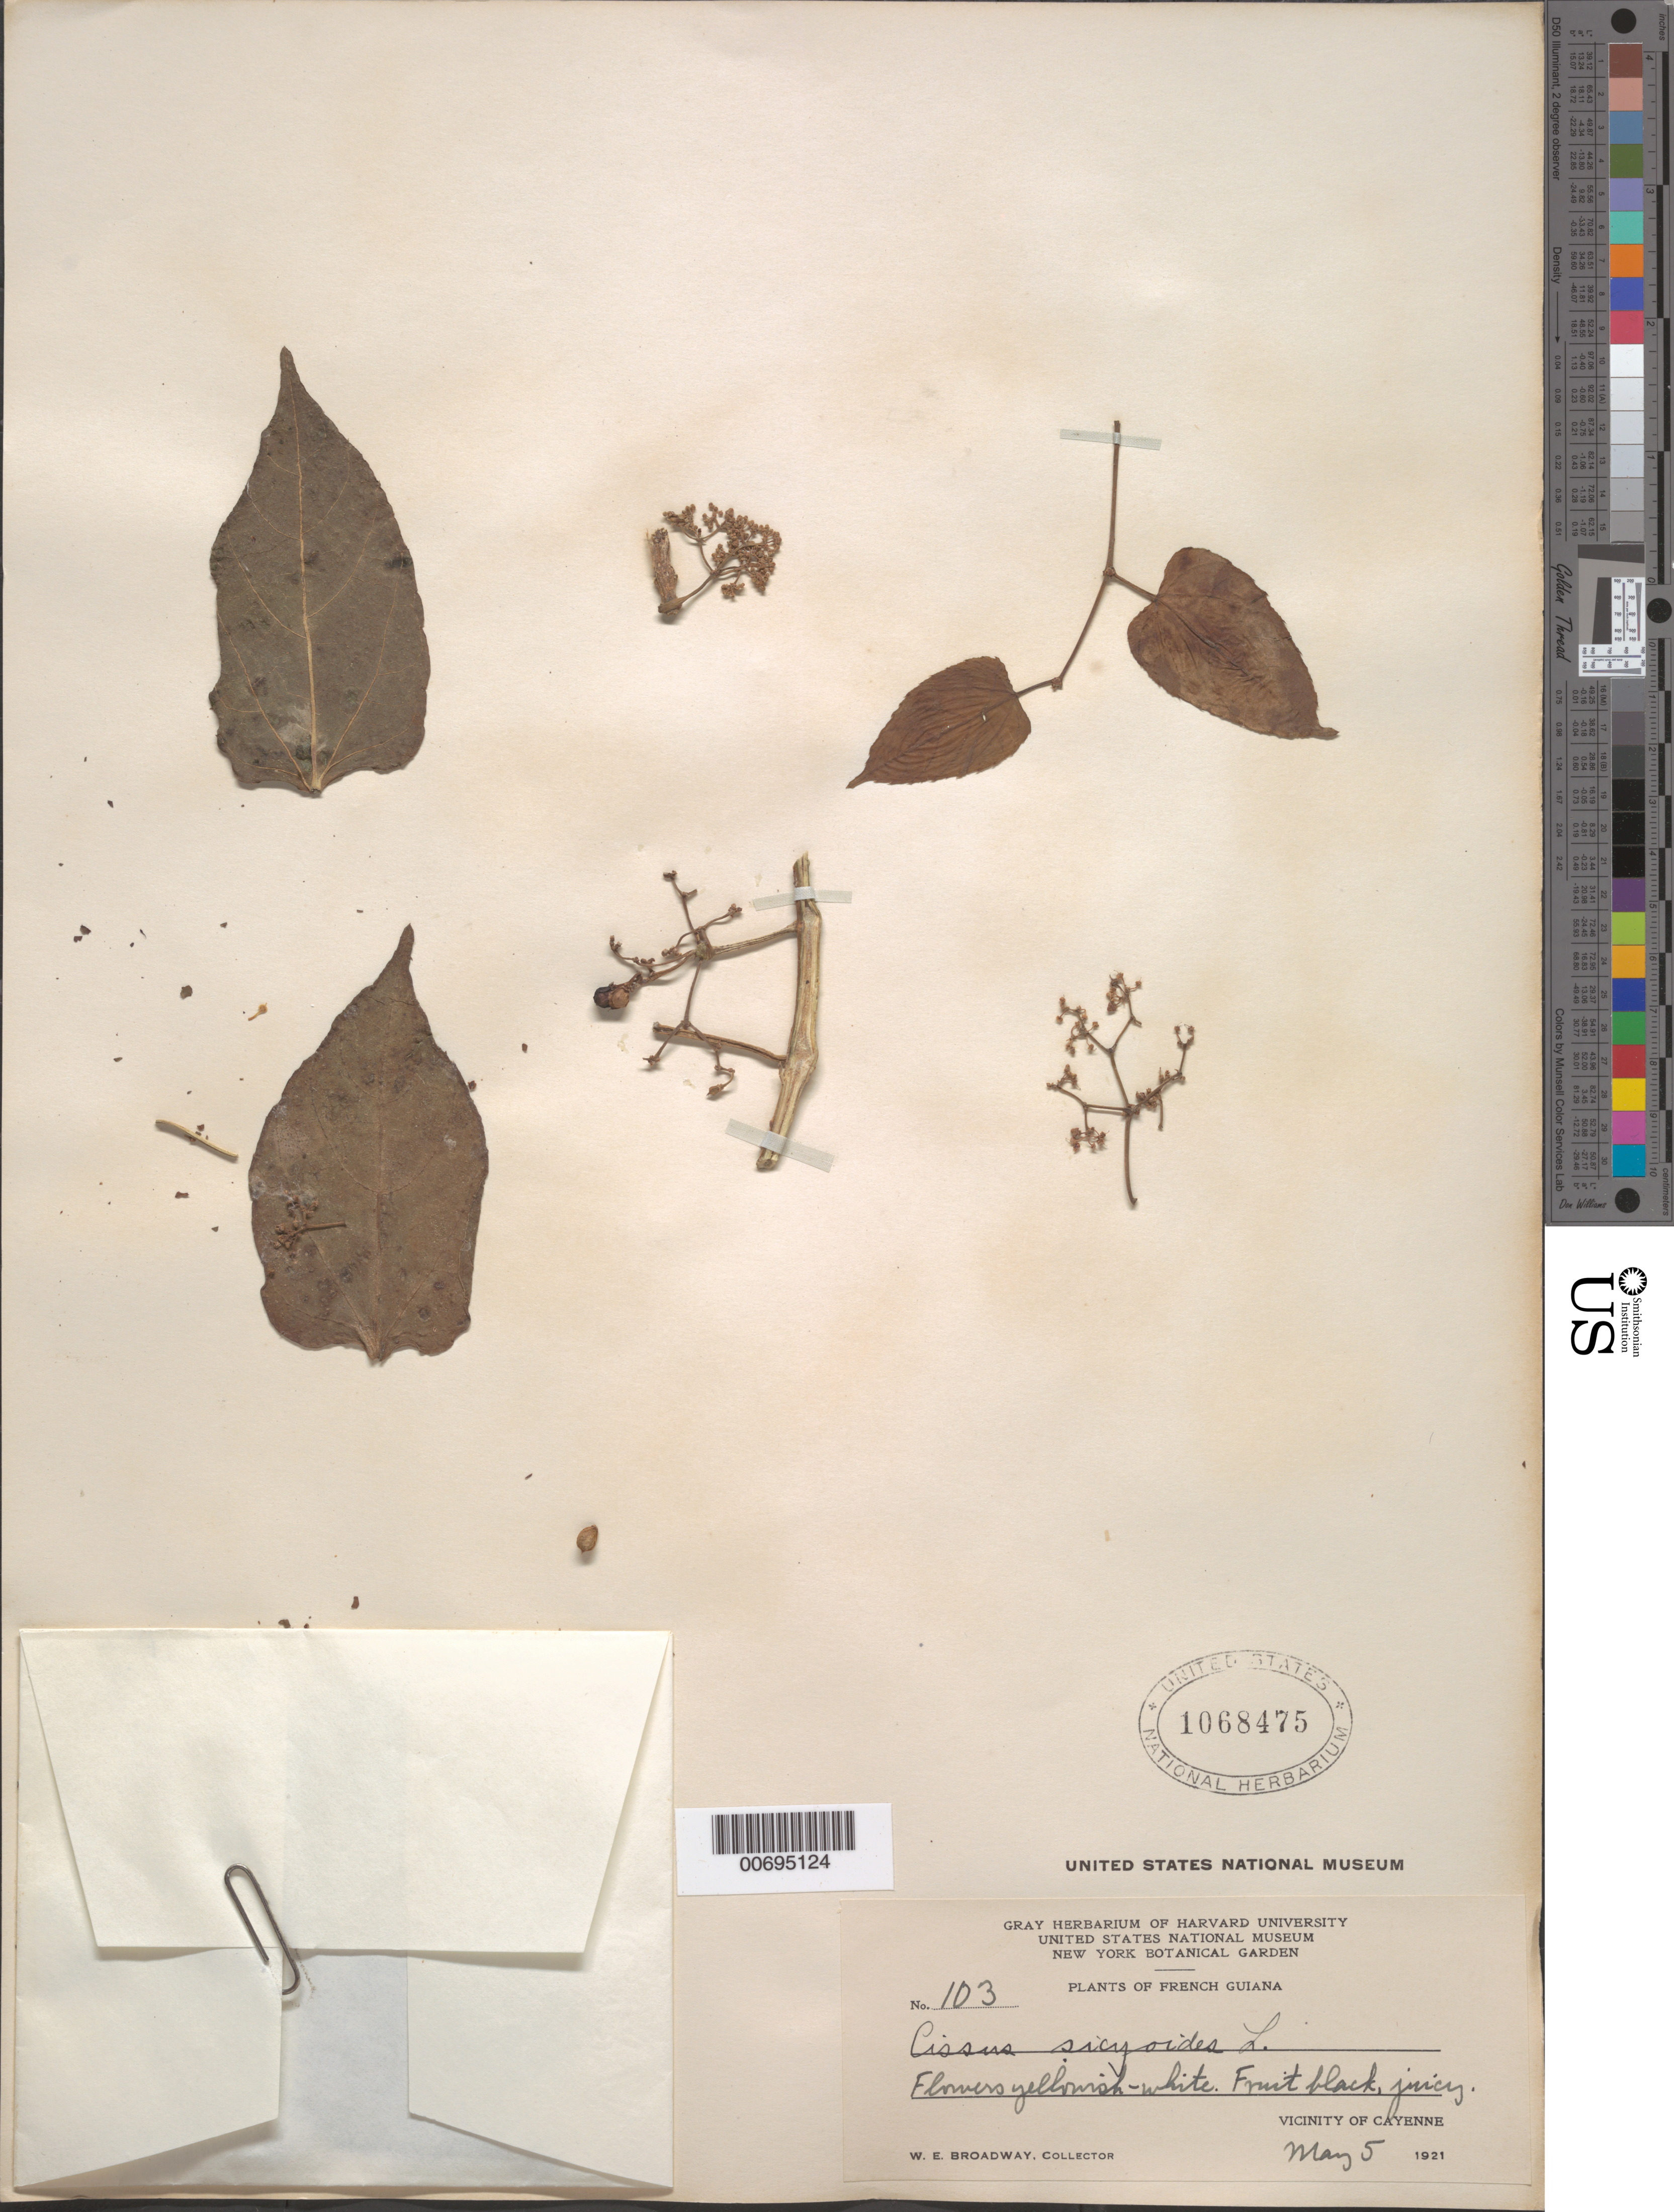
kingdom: Plantae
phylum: Tracheophyta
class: Magnoliopsida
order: Vitales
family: Vitaceae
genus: Cissus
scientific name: Cissus verticillata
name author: (L.) Nicolson & C.E. Jarvis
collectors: W. E. Broadway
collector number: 103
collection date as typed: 5-May-21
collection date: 1921-05-05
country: French Guiana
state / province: Cayenne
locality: Cayenne, vic.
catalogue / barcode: US 1068475